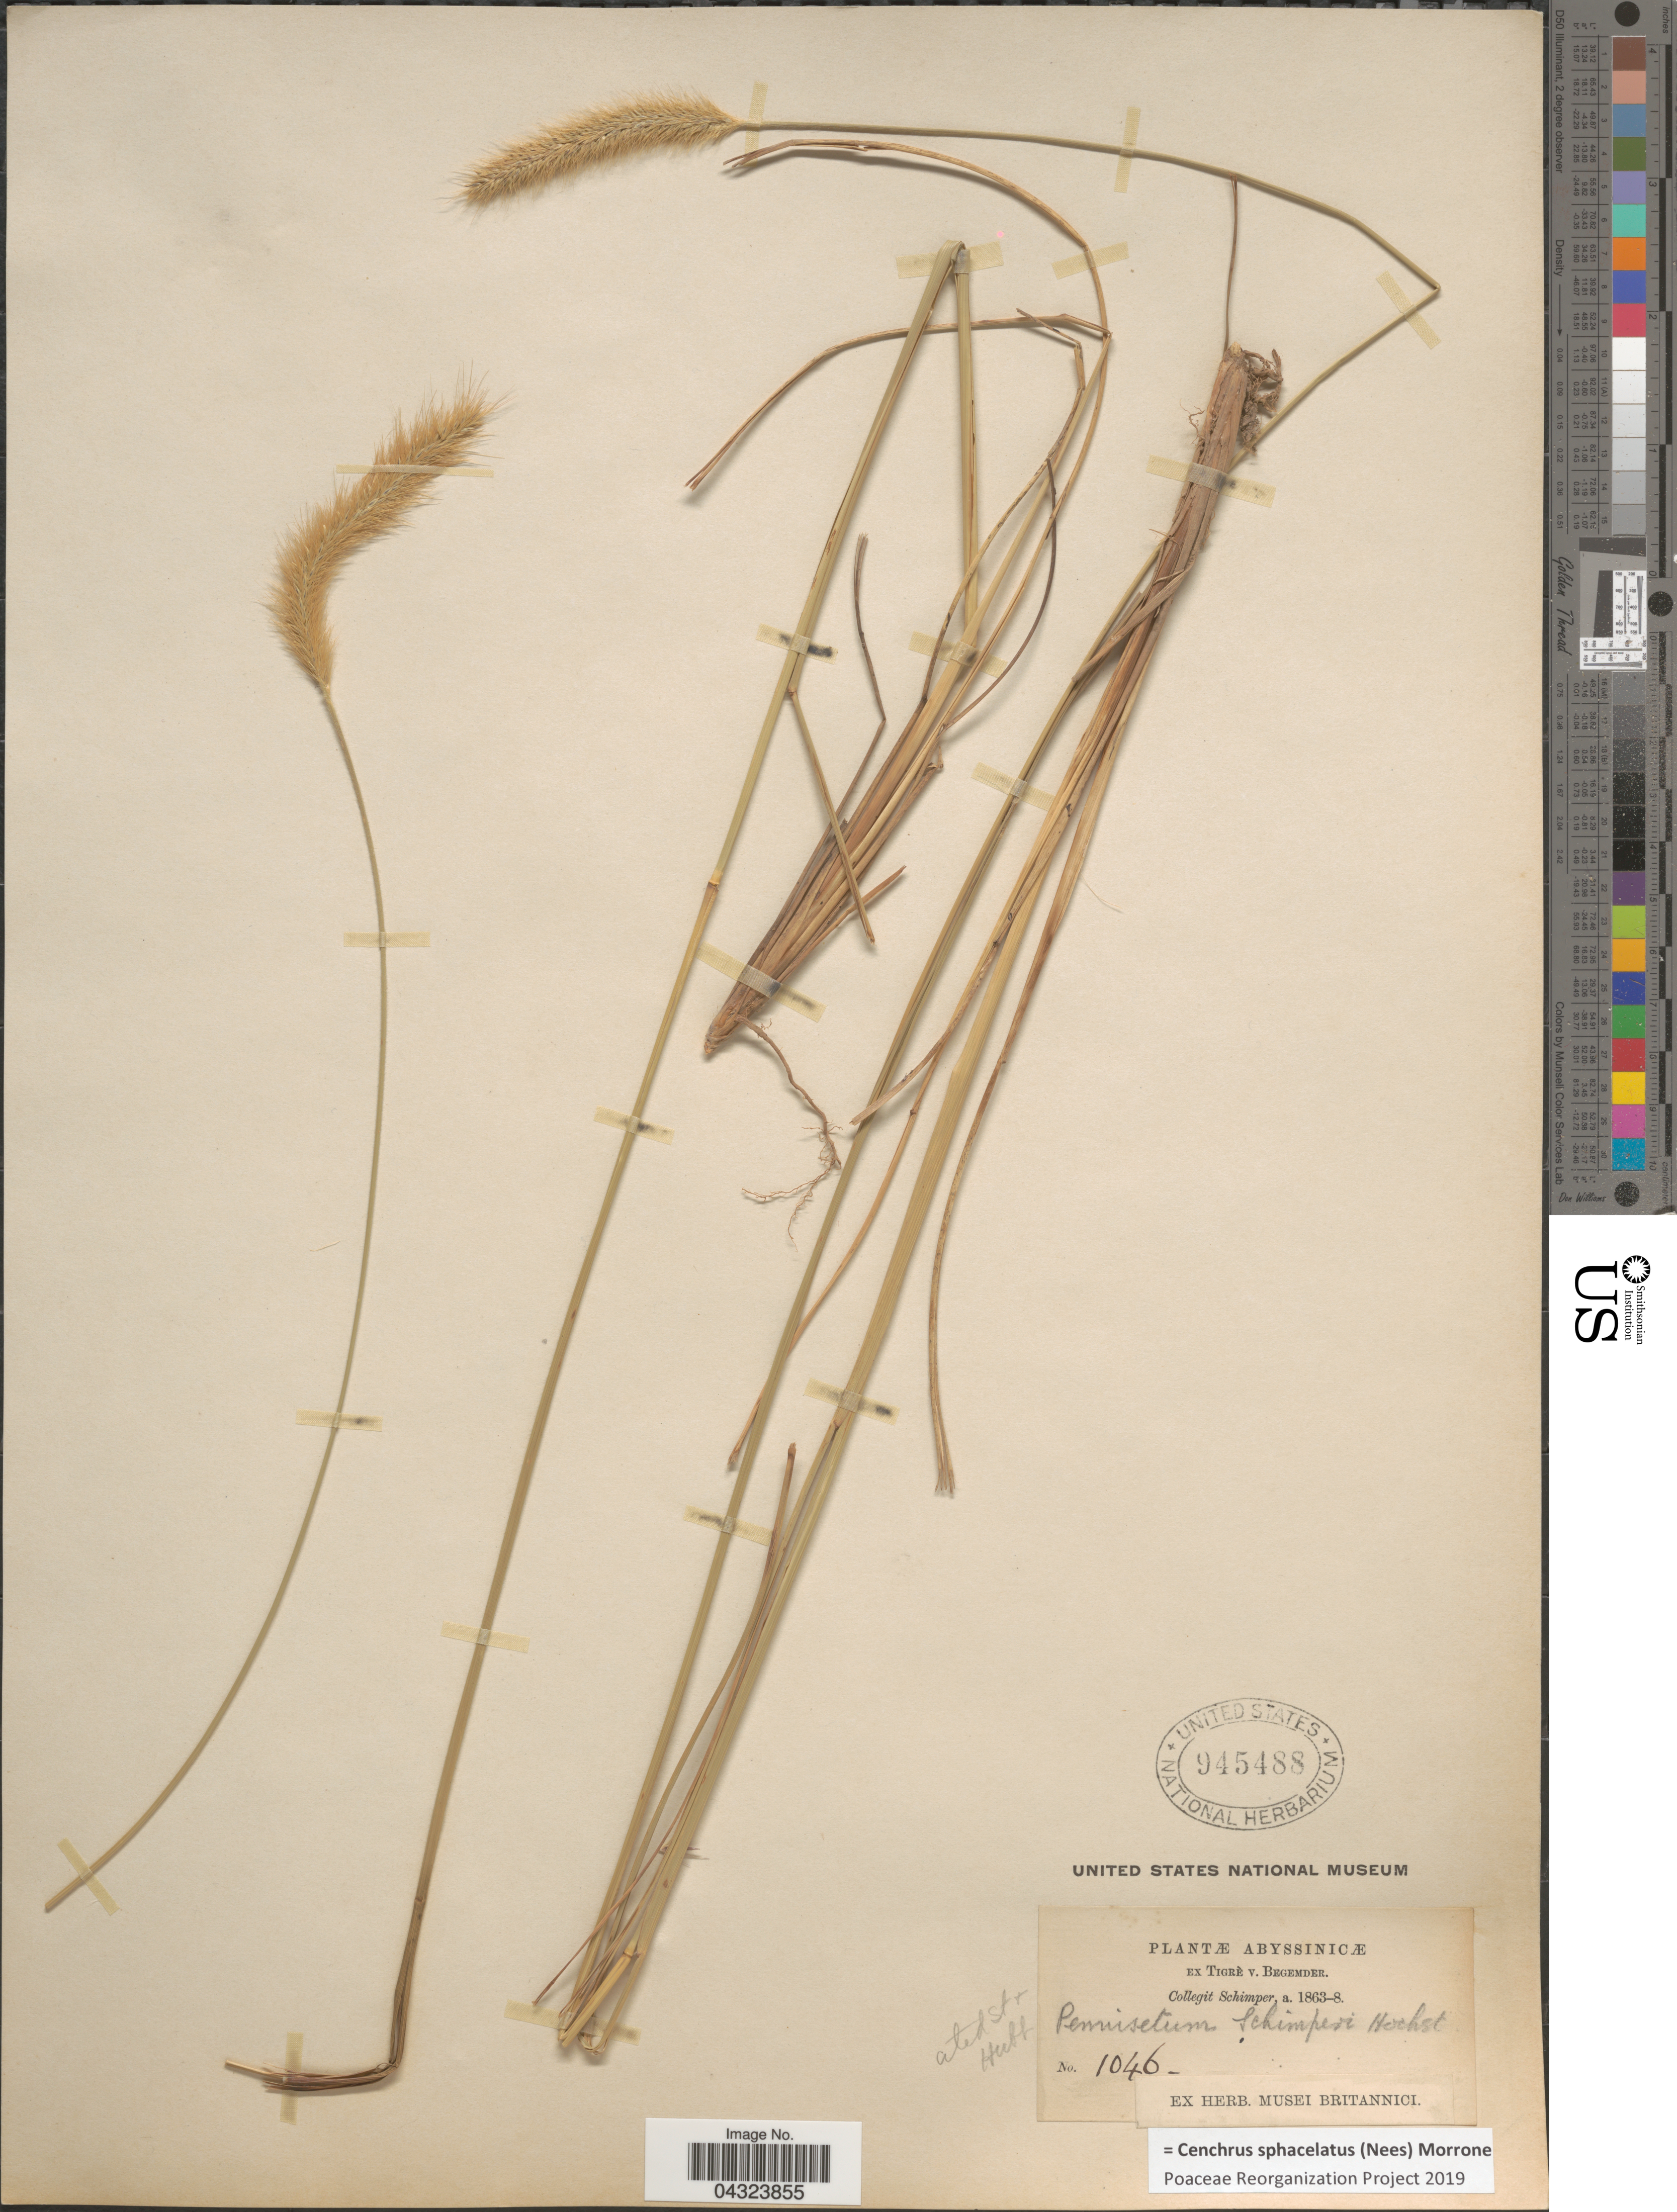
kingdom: Plantae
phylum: Tracheophyta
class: Liliopsida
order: Poales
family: Poaceae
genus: Cenchrus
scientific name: Cenchrus sphacelatus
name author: (Nees) Morrone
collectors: -. Schimper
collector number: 1046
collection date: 1863/1868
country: Ethiopia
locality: Abyssinicæ.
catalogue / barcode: US 945488